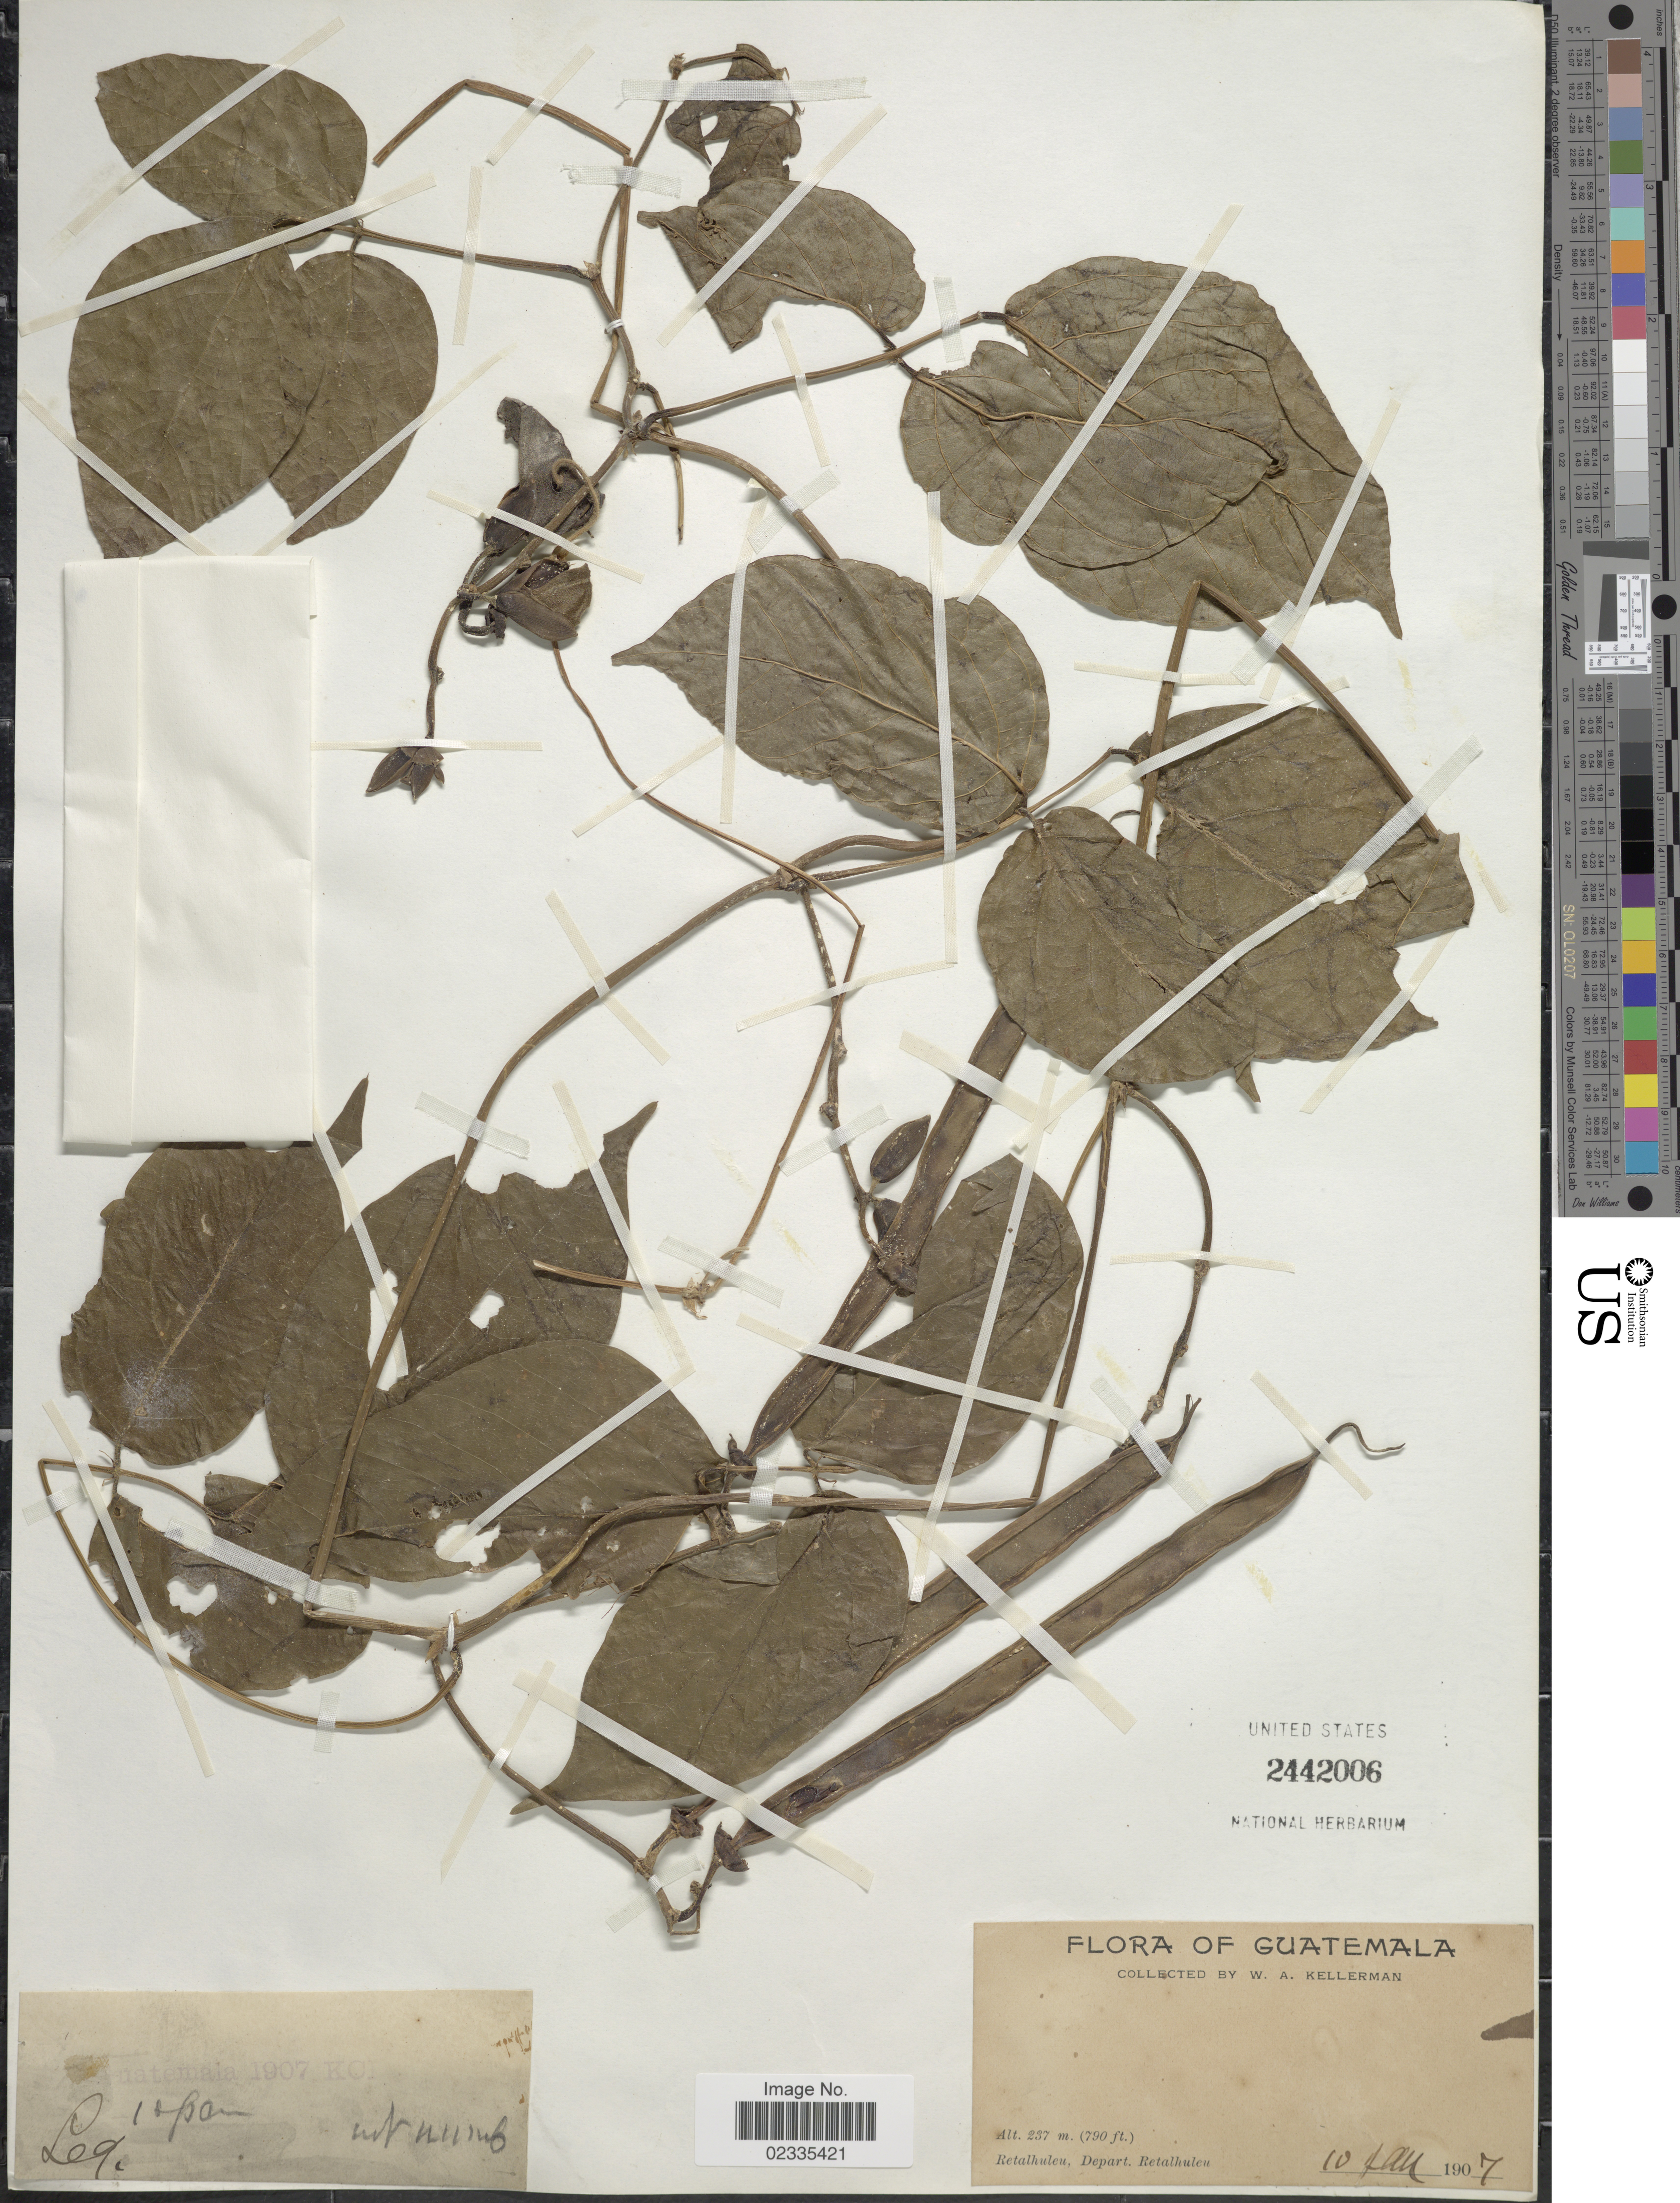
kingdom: Plantae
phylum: Tracheophyta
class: Magnoliopsida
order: Fabales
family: Fabaceae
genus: Centrosema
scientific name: Centrosema plumieri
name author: (Turpin ex Pers.) Benth.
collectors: W. Kellerman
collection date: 1906-01-10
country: Guatemala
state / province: Retalhuleu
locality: Retalhuleu, Depart.Retalhuleu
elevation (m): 237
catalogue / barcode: US 2442006